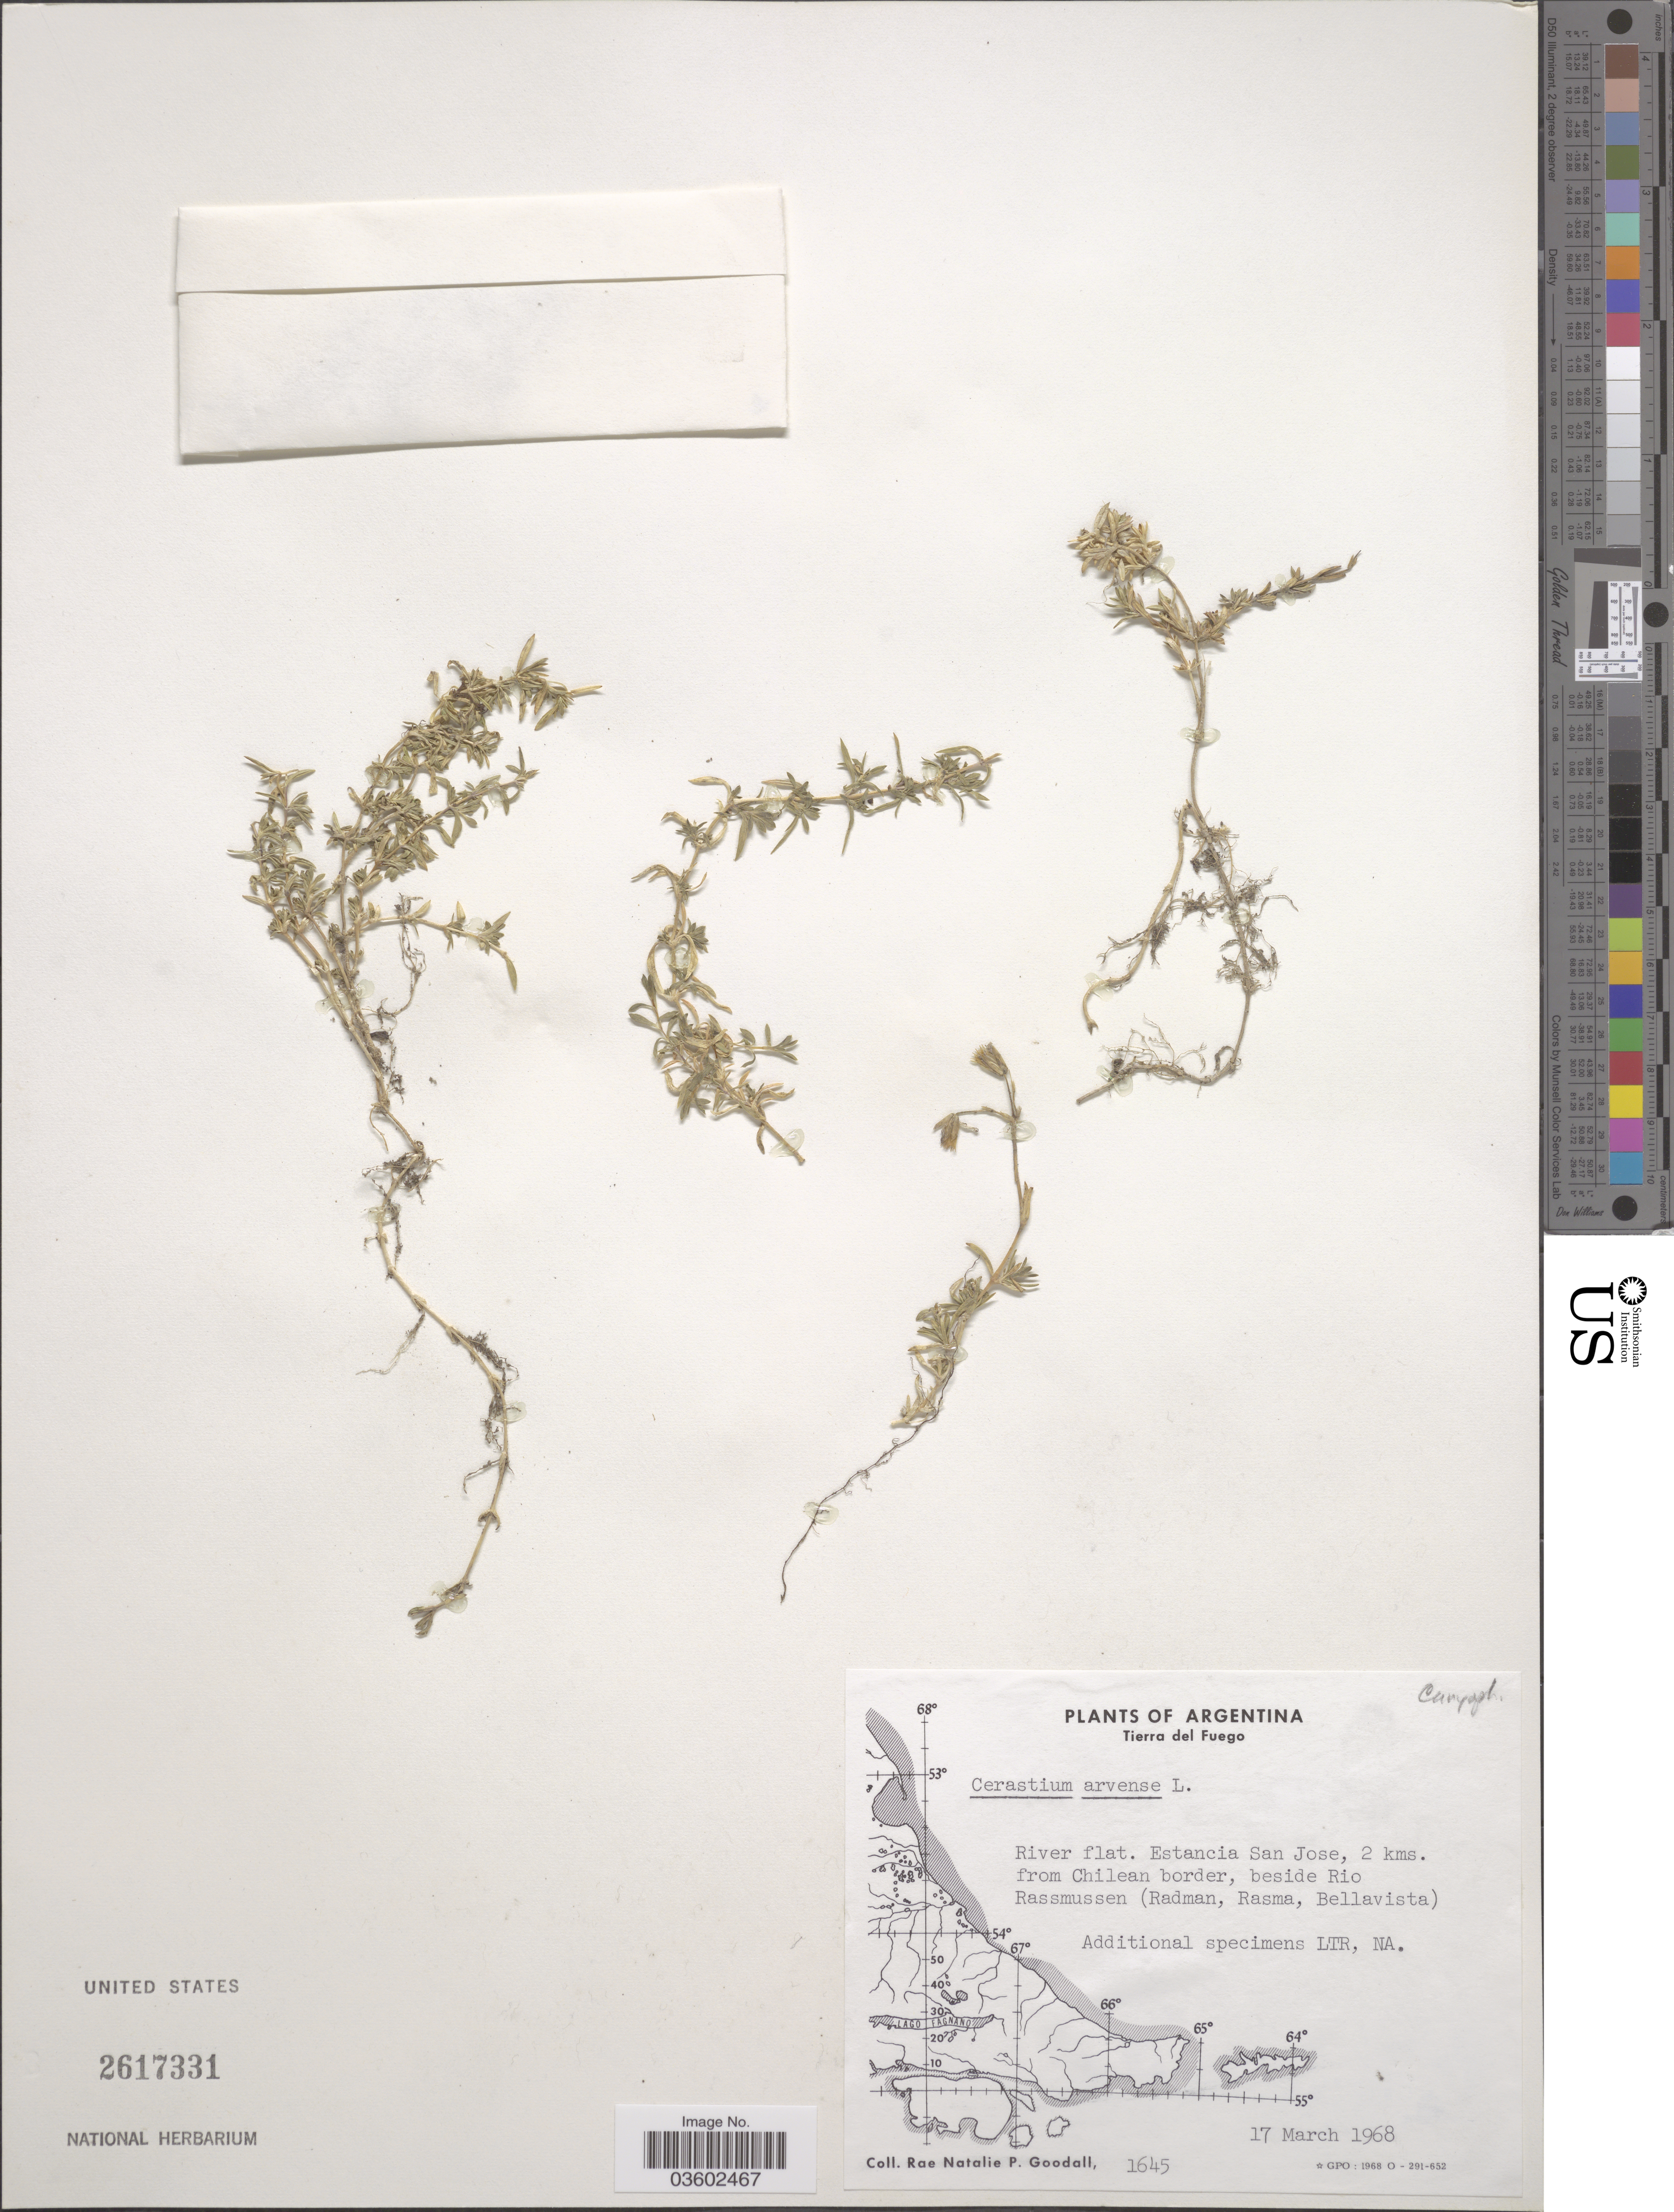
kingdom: Plantae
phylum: Tracheophyta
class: Magnoliopsida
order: Caryophyllales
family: Caryophyllaceae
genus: Cerastium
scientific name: Cerastium arvense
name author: L.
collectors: R. Goodall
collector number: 1645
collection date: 1968-03-17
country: Argentina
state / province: Tierra del Fuego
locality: River flat. Estancia San Jose, 2 kms. from Chilean border, beside Rio Rassmussen (Radman, Rasma, Bellavista).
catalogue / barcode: US 2617331